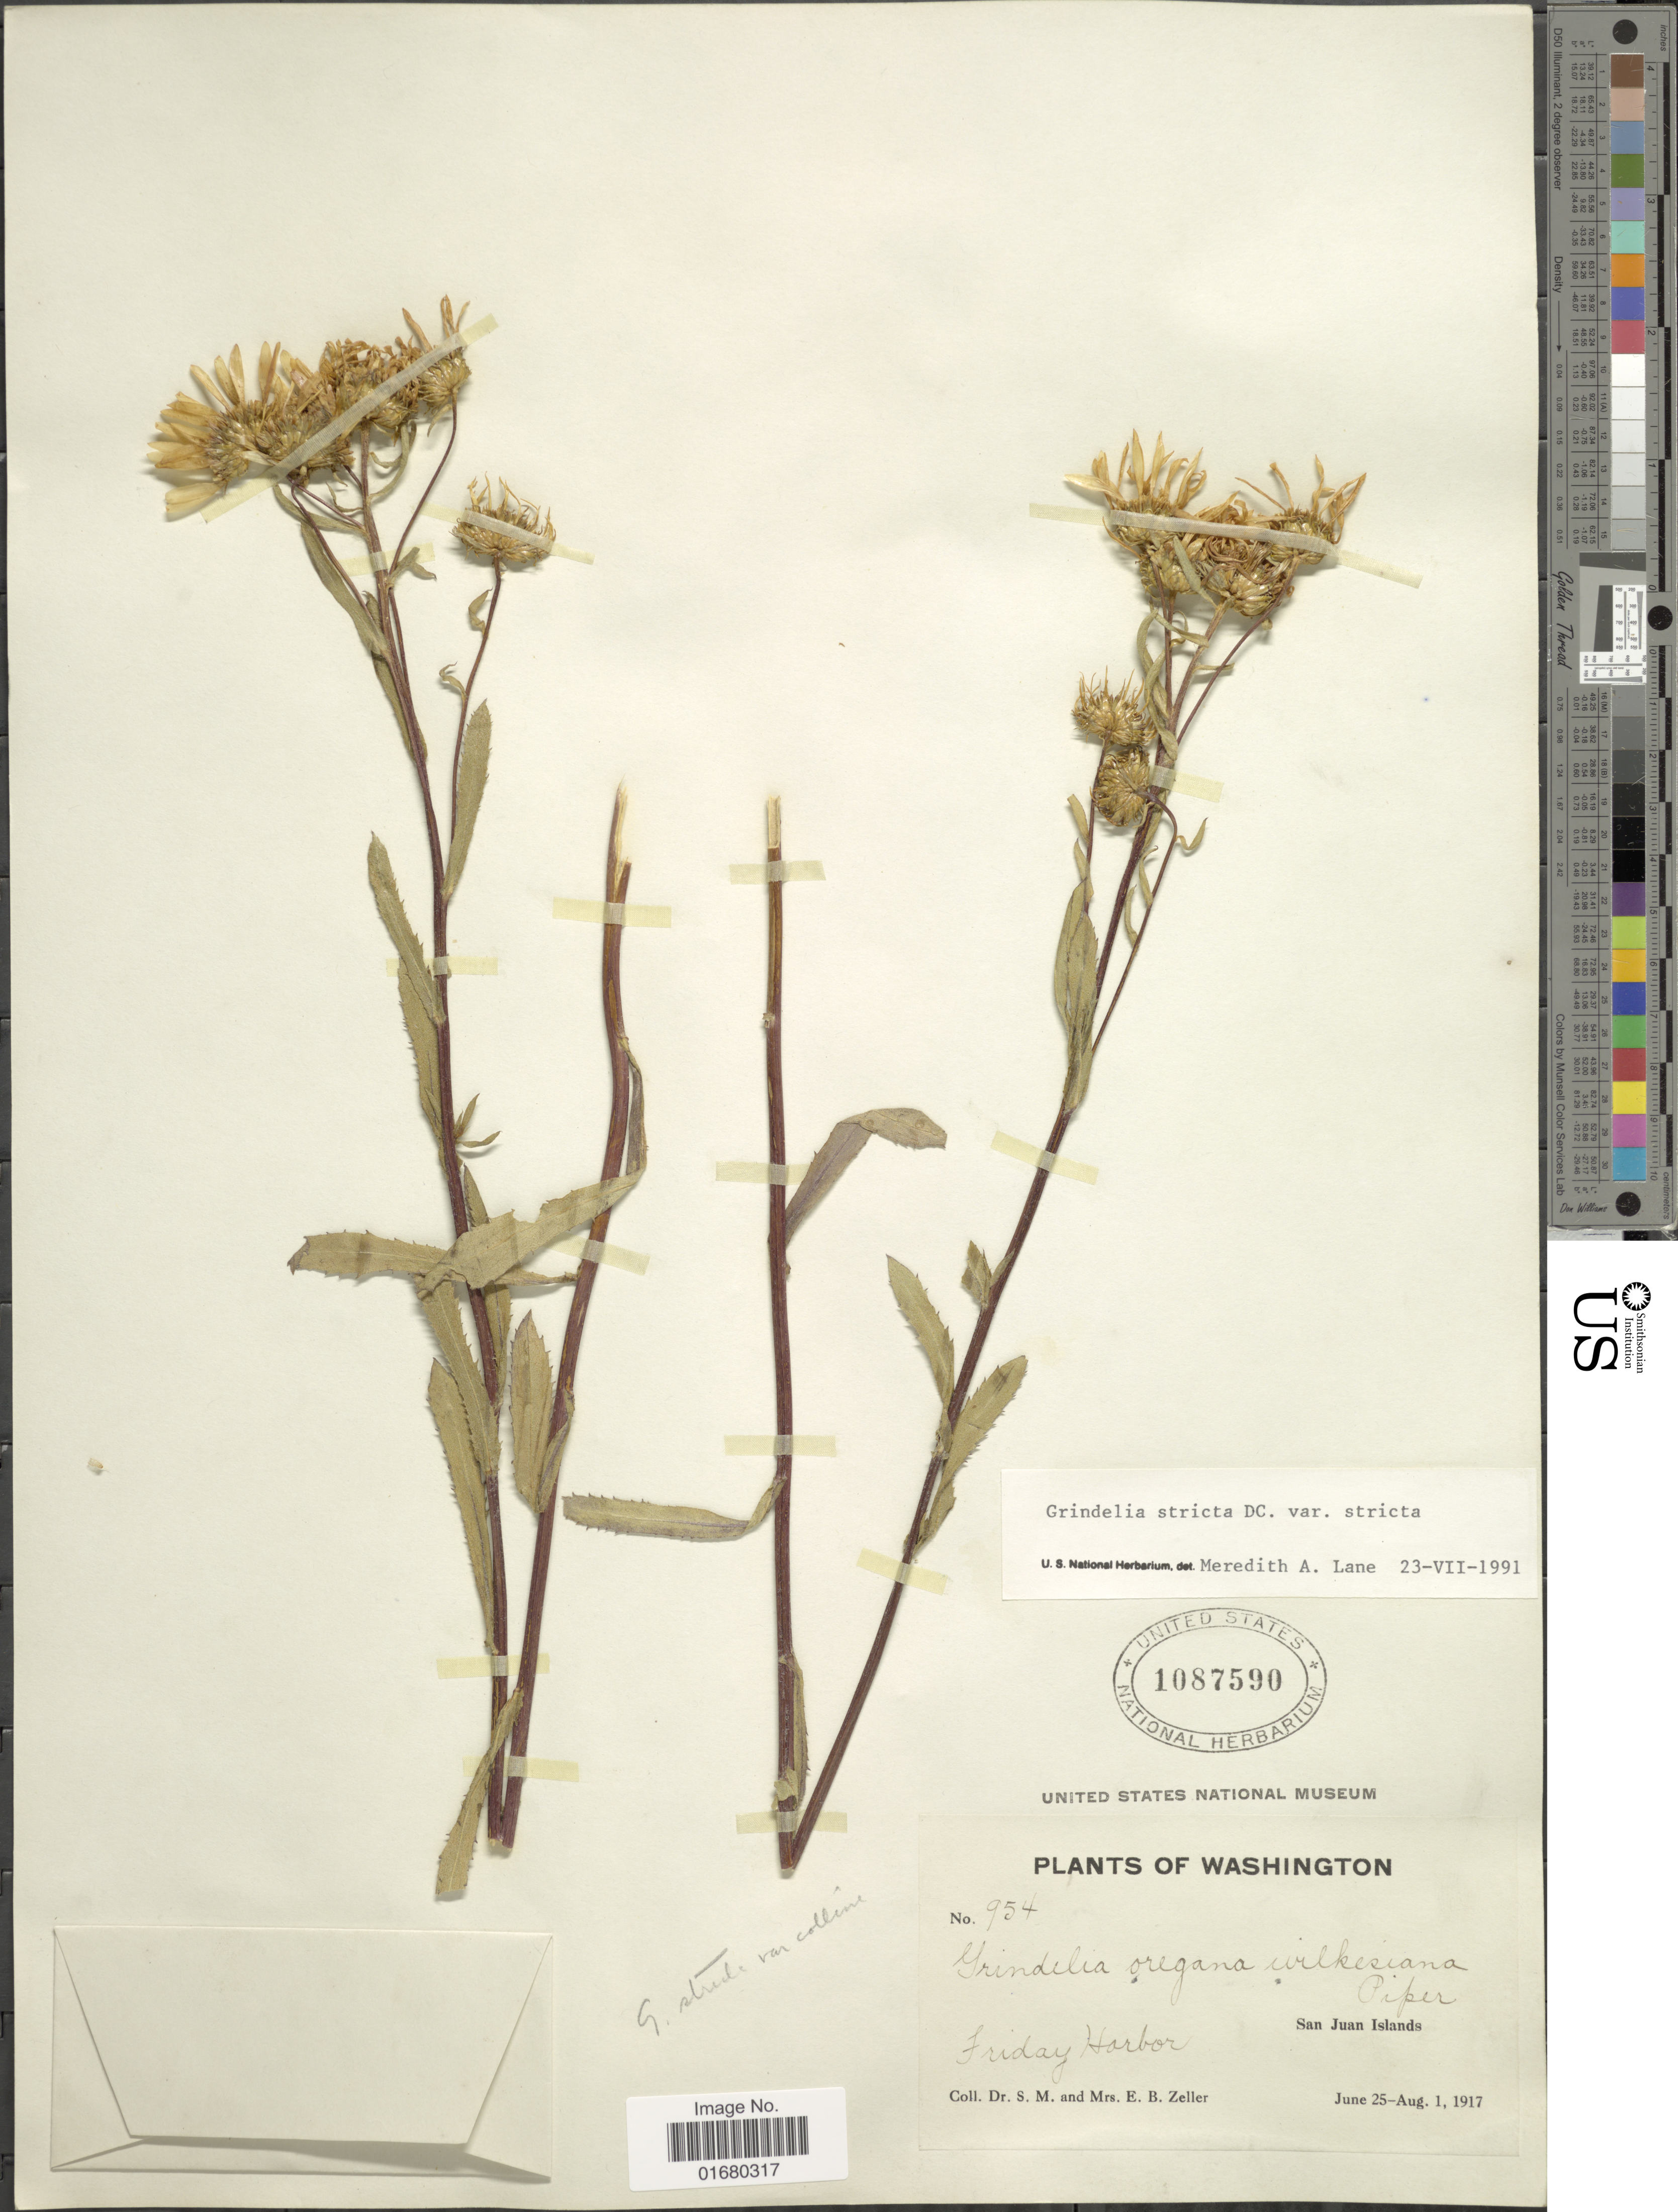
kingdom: Plantae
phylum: Tracheophyta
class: Magnoliopsida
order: Asterales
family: Asteraceae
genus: Grindelia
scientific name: Grindelia stricta var. stricta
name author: DC.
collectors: S. Zeller & E. Zeller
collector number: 954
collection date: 1917-06-25/1917-08-01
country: United States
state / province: Washington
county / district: San Juan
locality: Friday Harbor, San Juan Island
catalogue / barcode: US 1087590